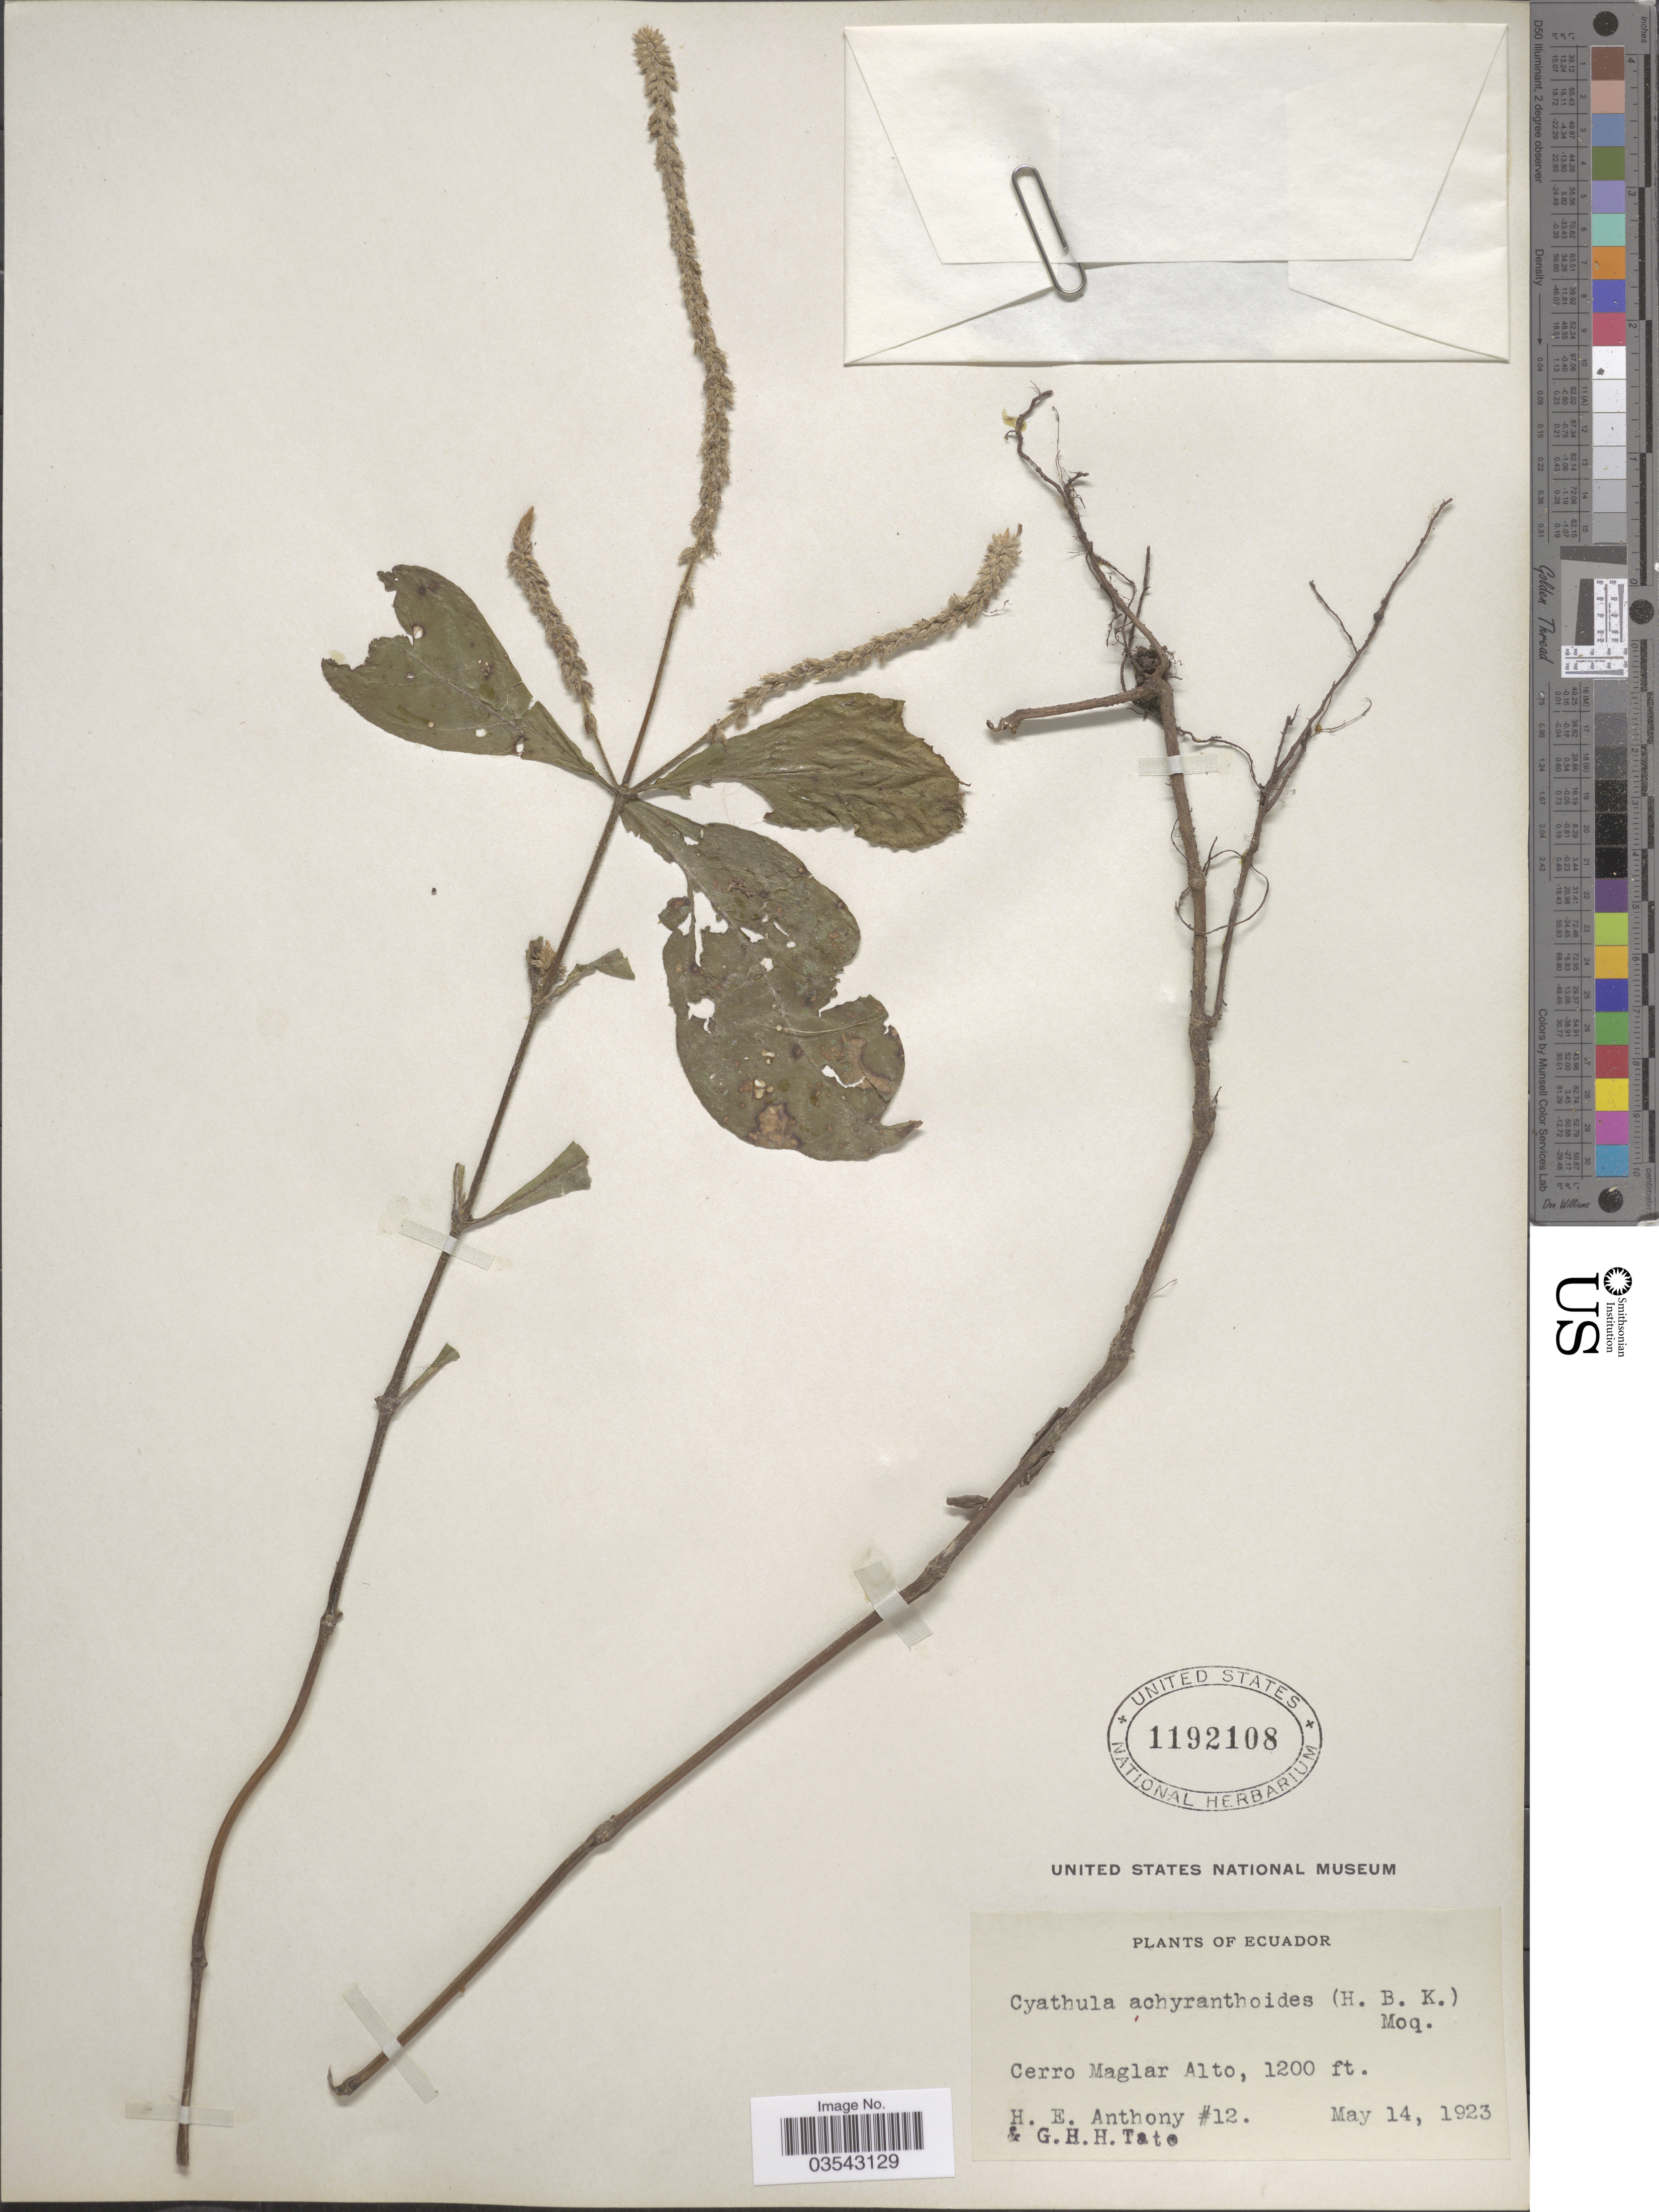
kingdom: Plantae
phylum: Tracheophyta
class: Magnoliopsida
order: Caryophyllales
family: Amaranthaceae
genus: Cyathula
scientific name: Cyathula achyranthoides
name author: (Kunth) Moq.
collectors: H. E. Anthony & G. H. H.Tate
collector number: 12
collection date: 1923-05-14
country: Ecuador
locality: Cerro Maglar Alto.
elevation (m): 366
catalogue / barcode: US 1192108